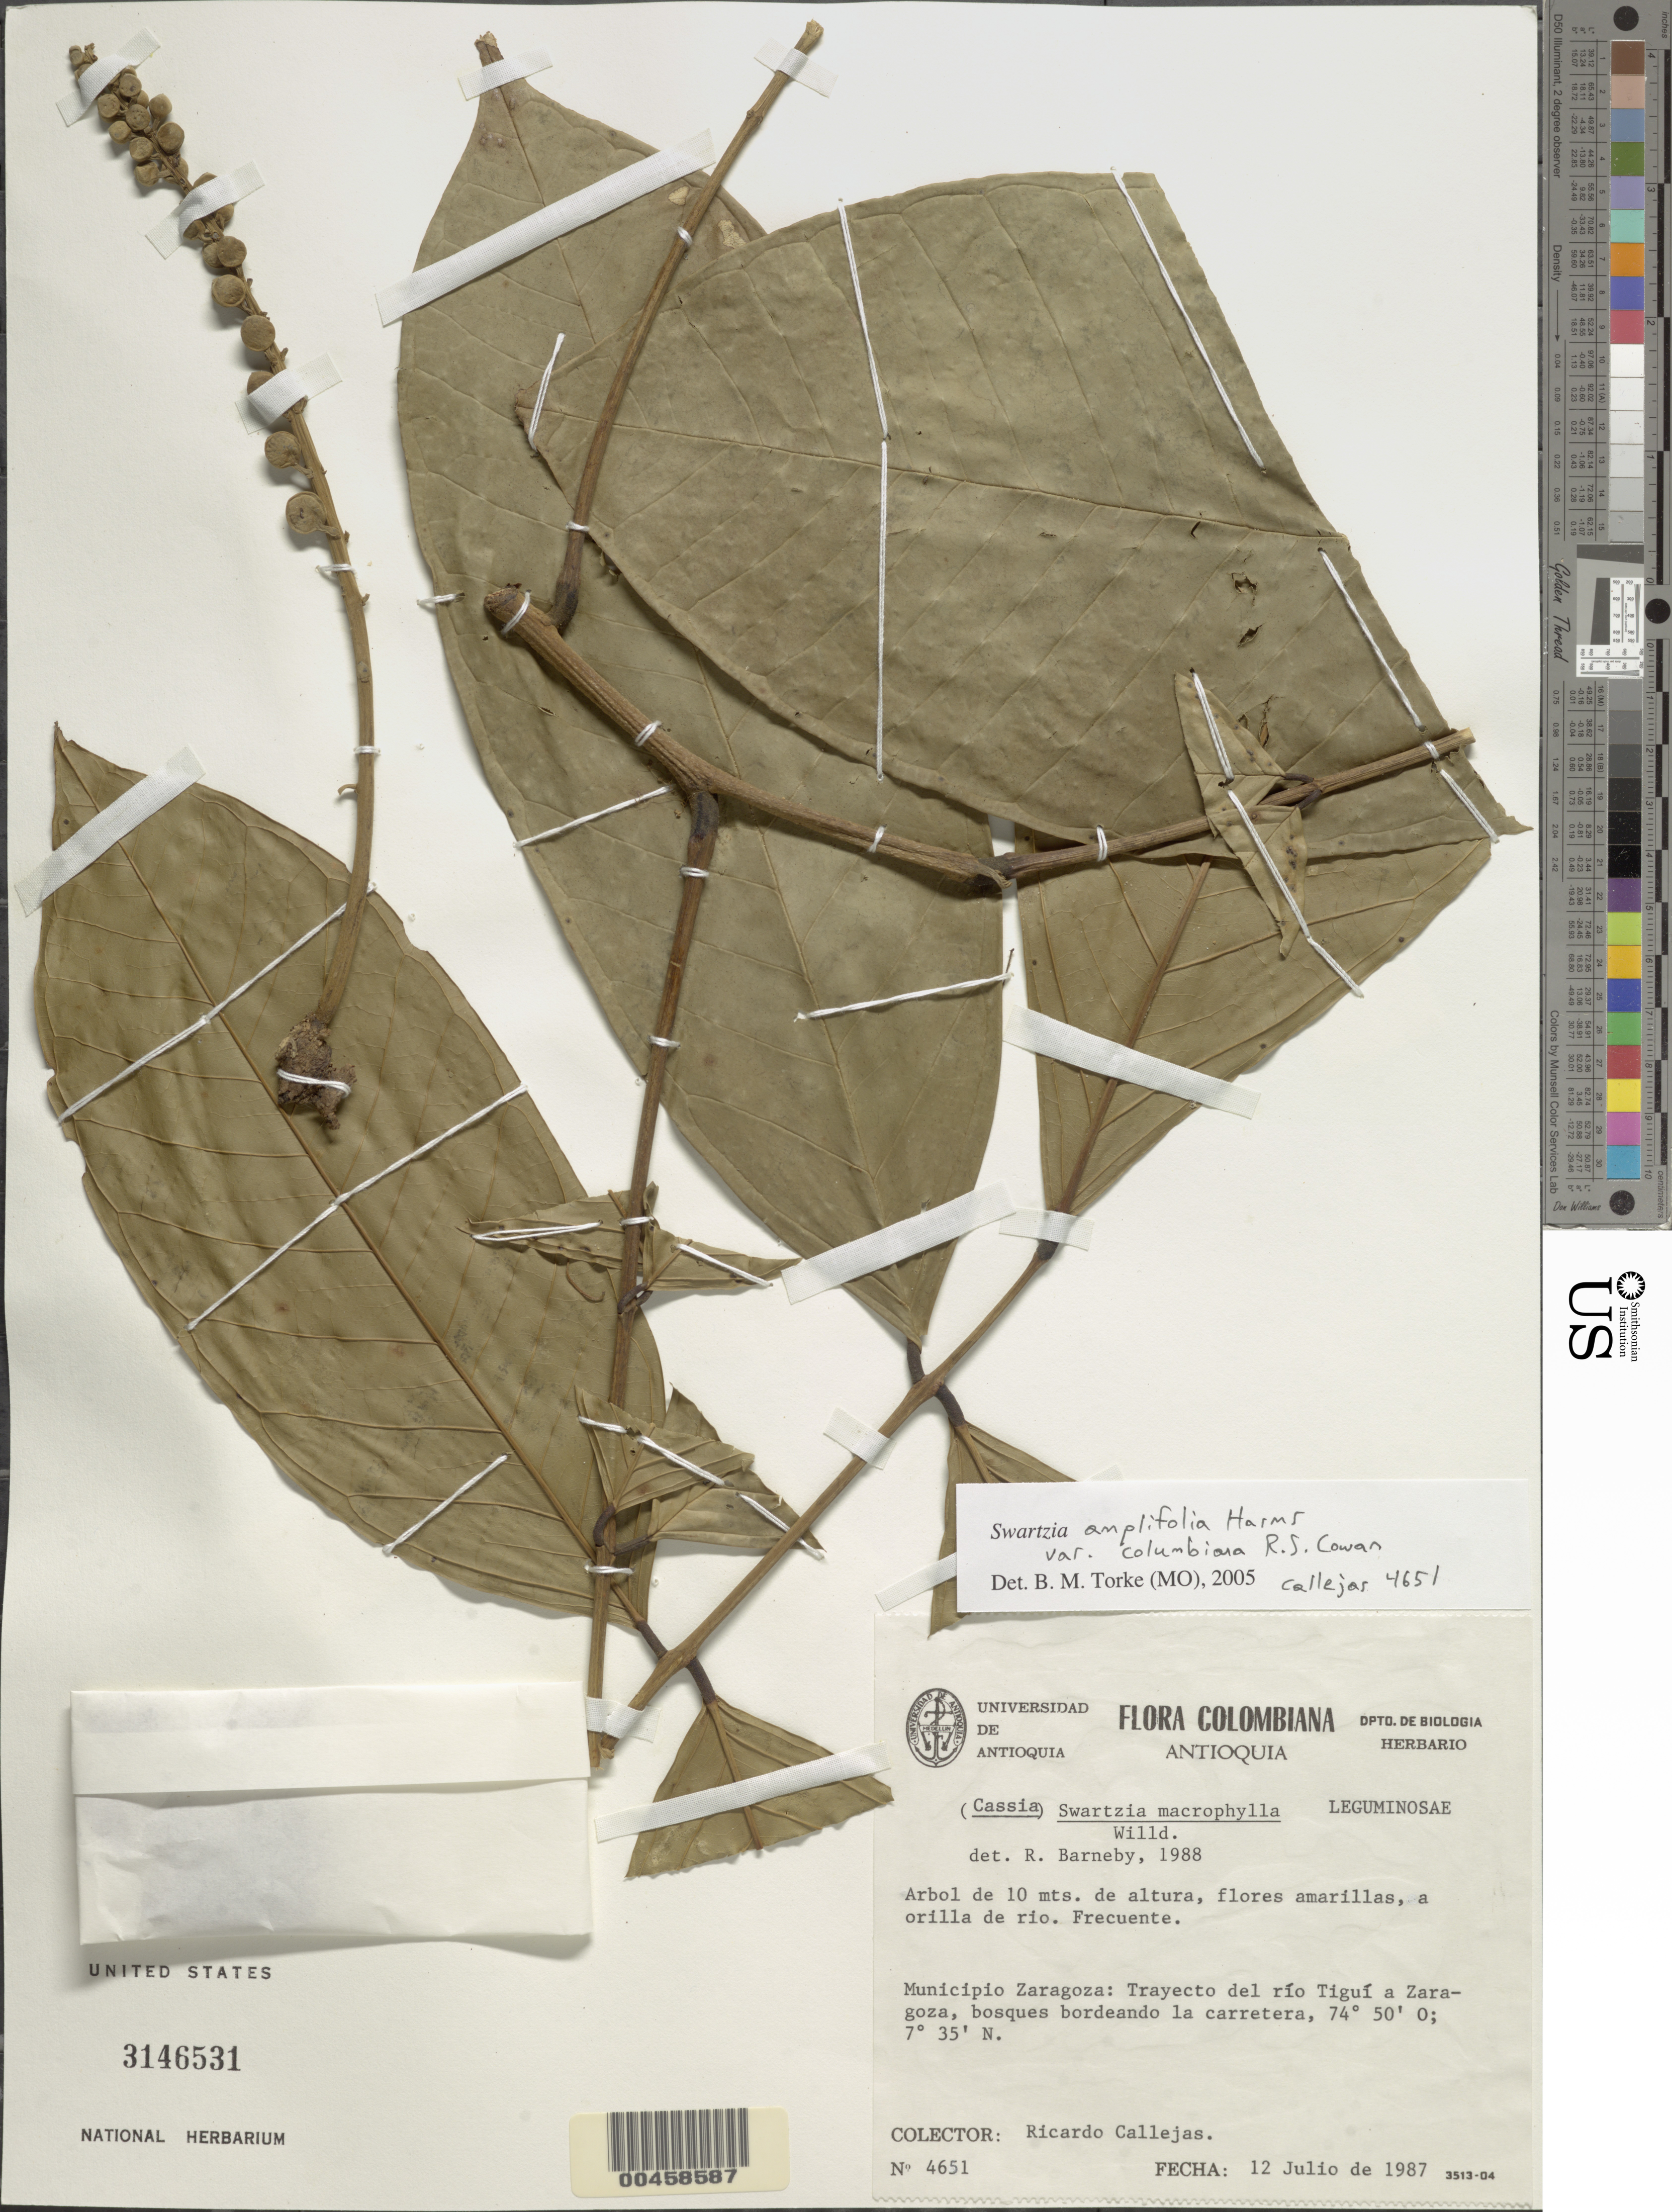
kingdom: Plantae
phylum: Tracheophyta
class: Magnoliopsida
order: Fabales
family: Fabaceae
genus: Swartzia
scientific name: Swartzia amplifolia var. colombiana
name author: R.S. Cowan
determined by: Barneby, Rupert C., (NY)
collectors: R. Callejas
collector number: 4651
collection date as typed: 12 Jul 1987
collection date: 1987-07-12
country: Colombia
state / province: Antioquia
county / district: Zaragoza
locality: Trayecto del Rio Tigui a Zaragoza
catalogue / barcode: US 3146531